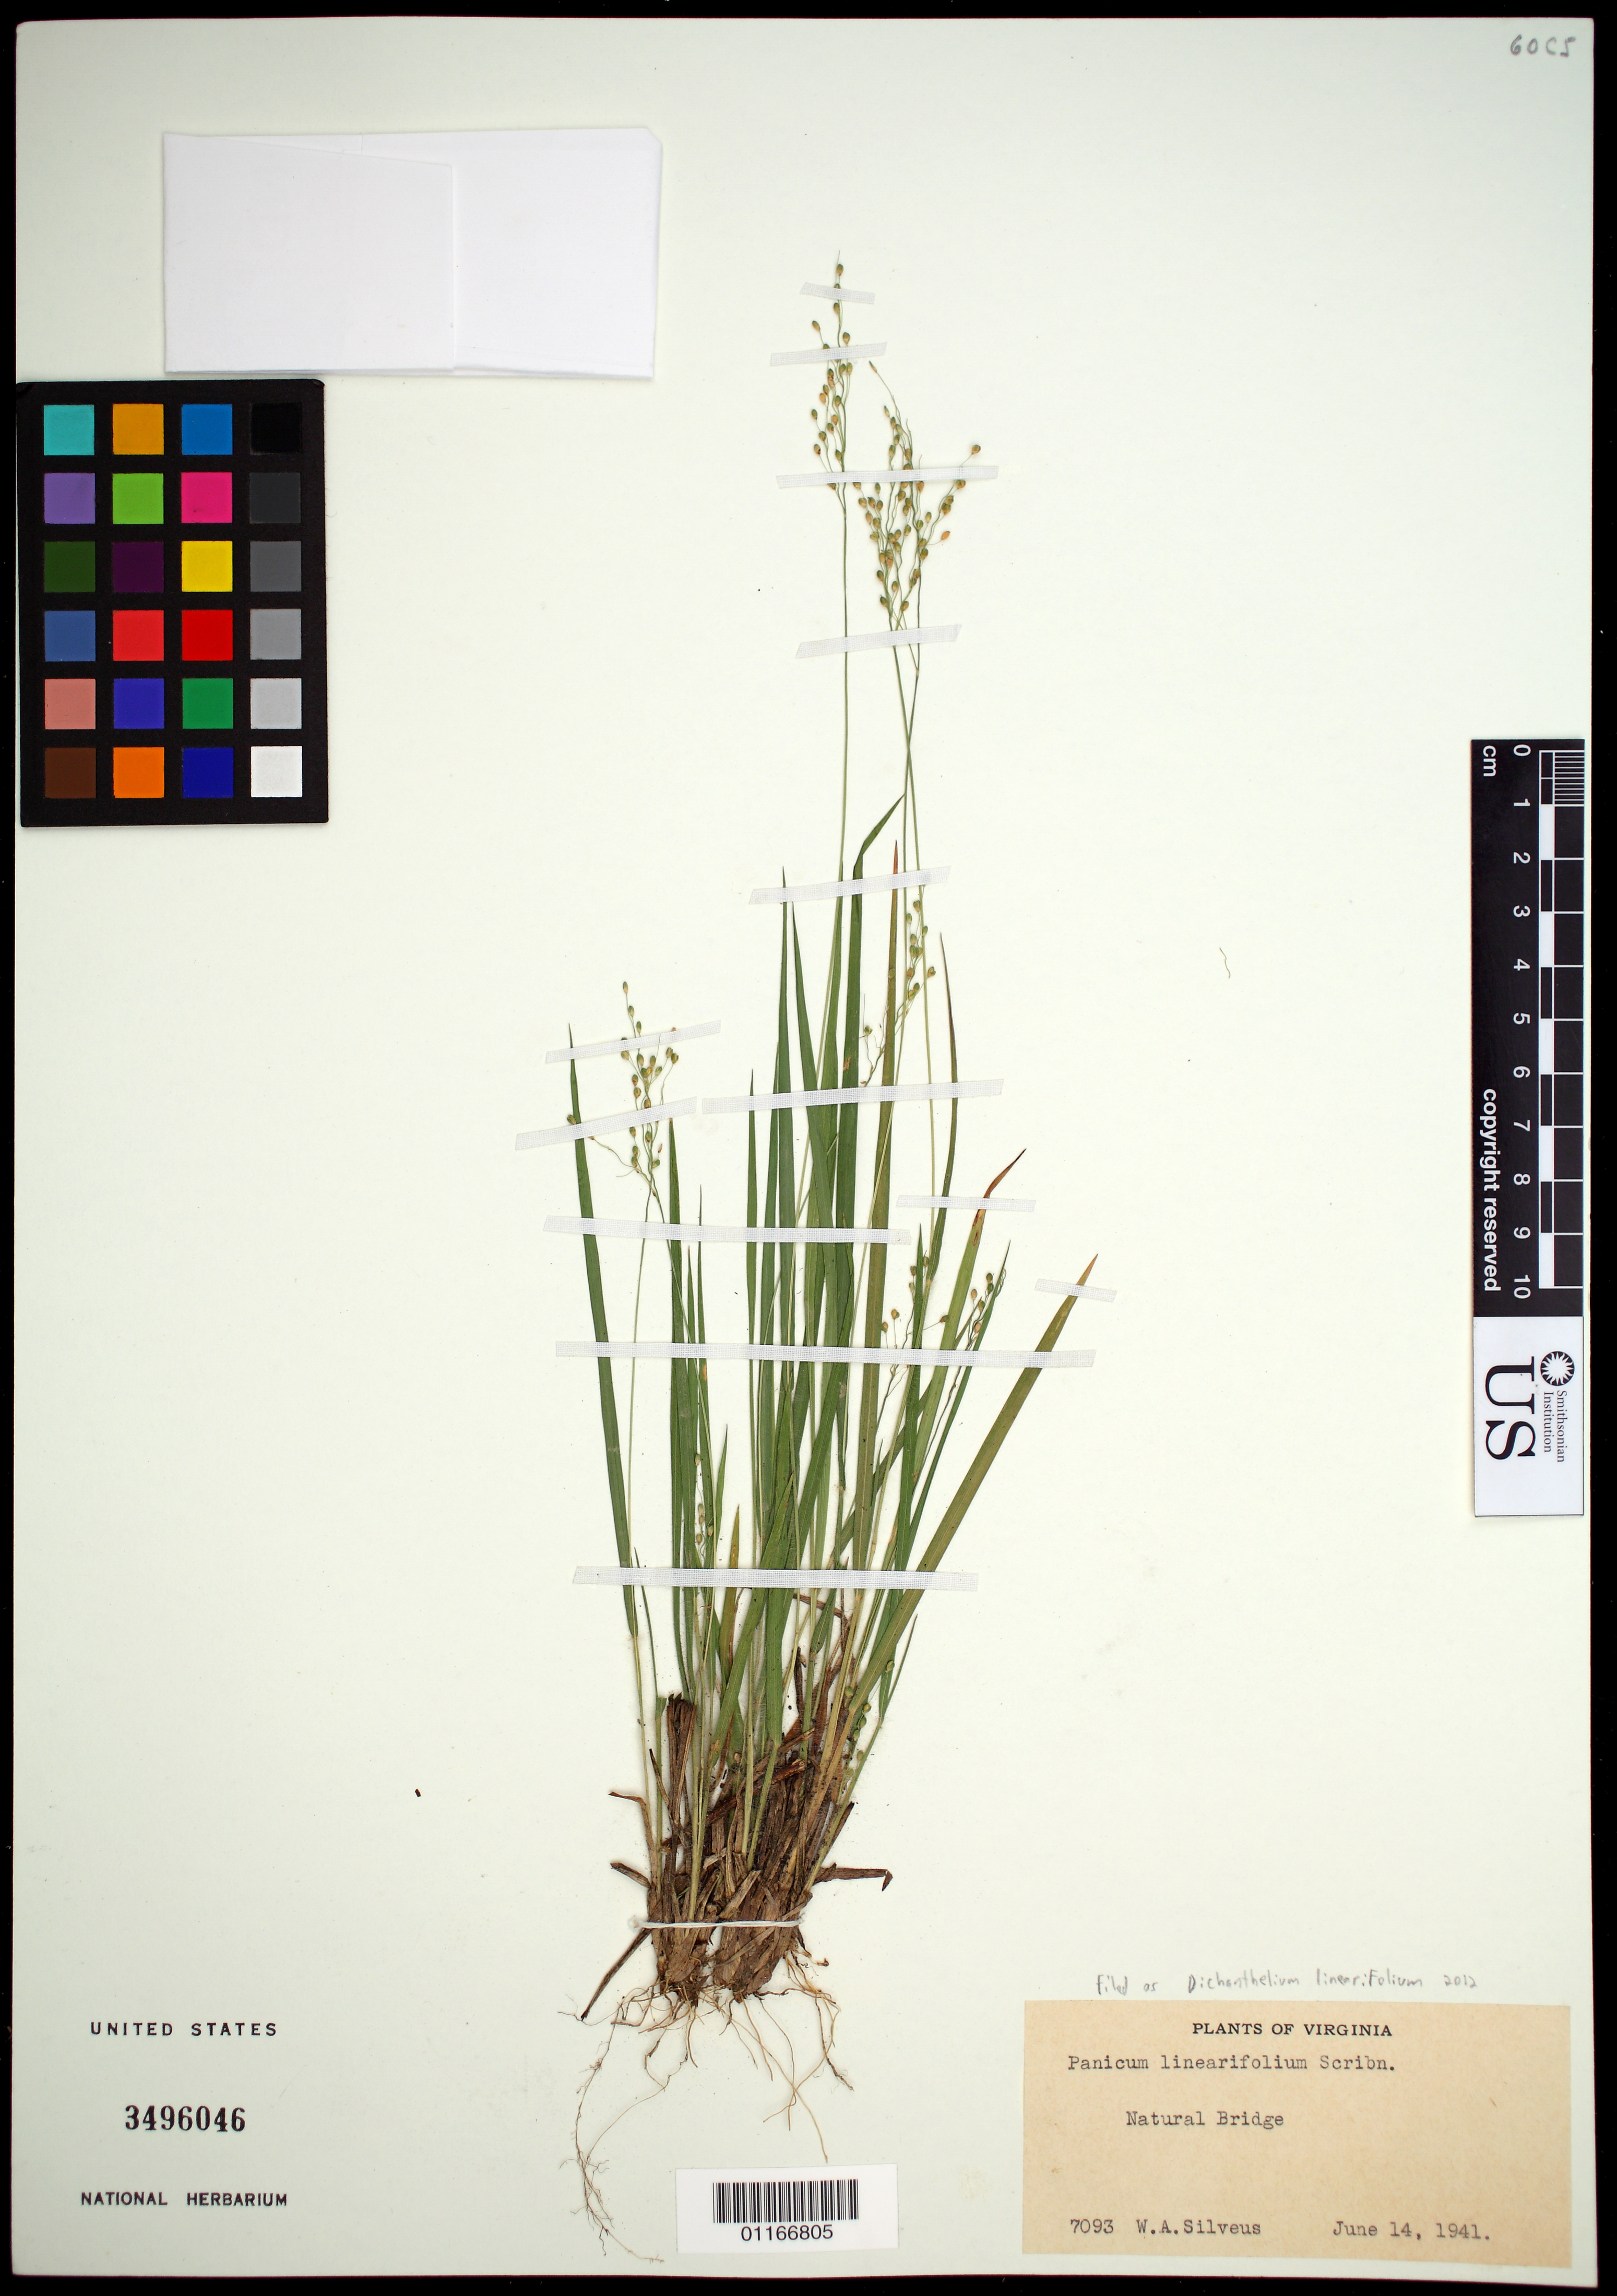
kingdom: Plantae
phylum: Tracheophyta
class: Liliopsida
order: Poales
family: Poaceae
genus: Dichanthelium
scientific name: Dichanthelium linearifolium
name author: (Scribn.) Gould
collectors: W. Silveus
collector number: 7093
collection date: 1941-06-14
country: United States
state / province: Virginia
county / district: Rockbridge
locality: National Bridge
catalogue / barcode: US 3496046